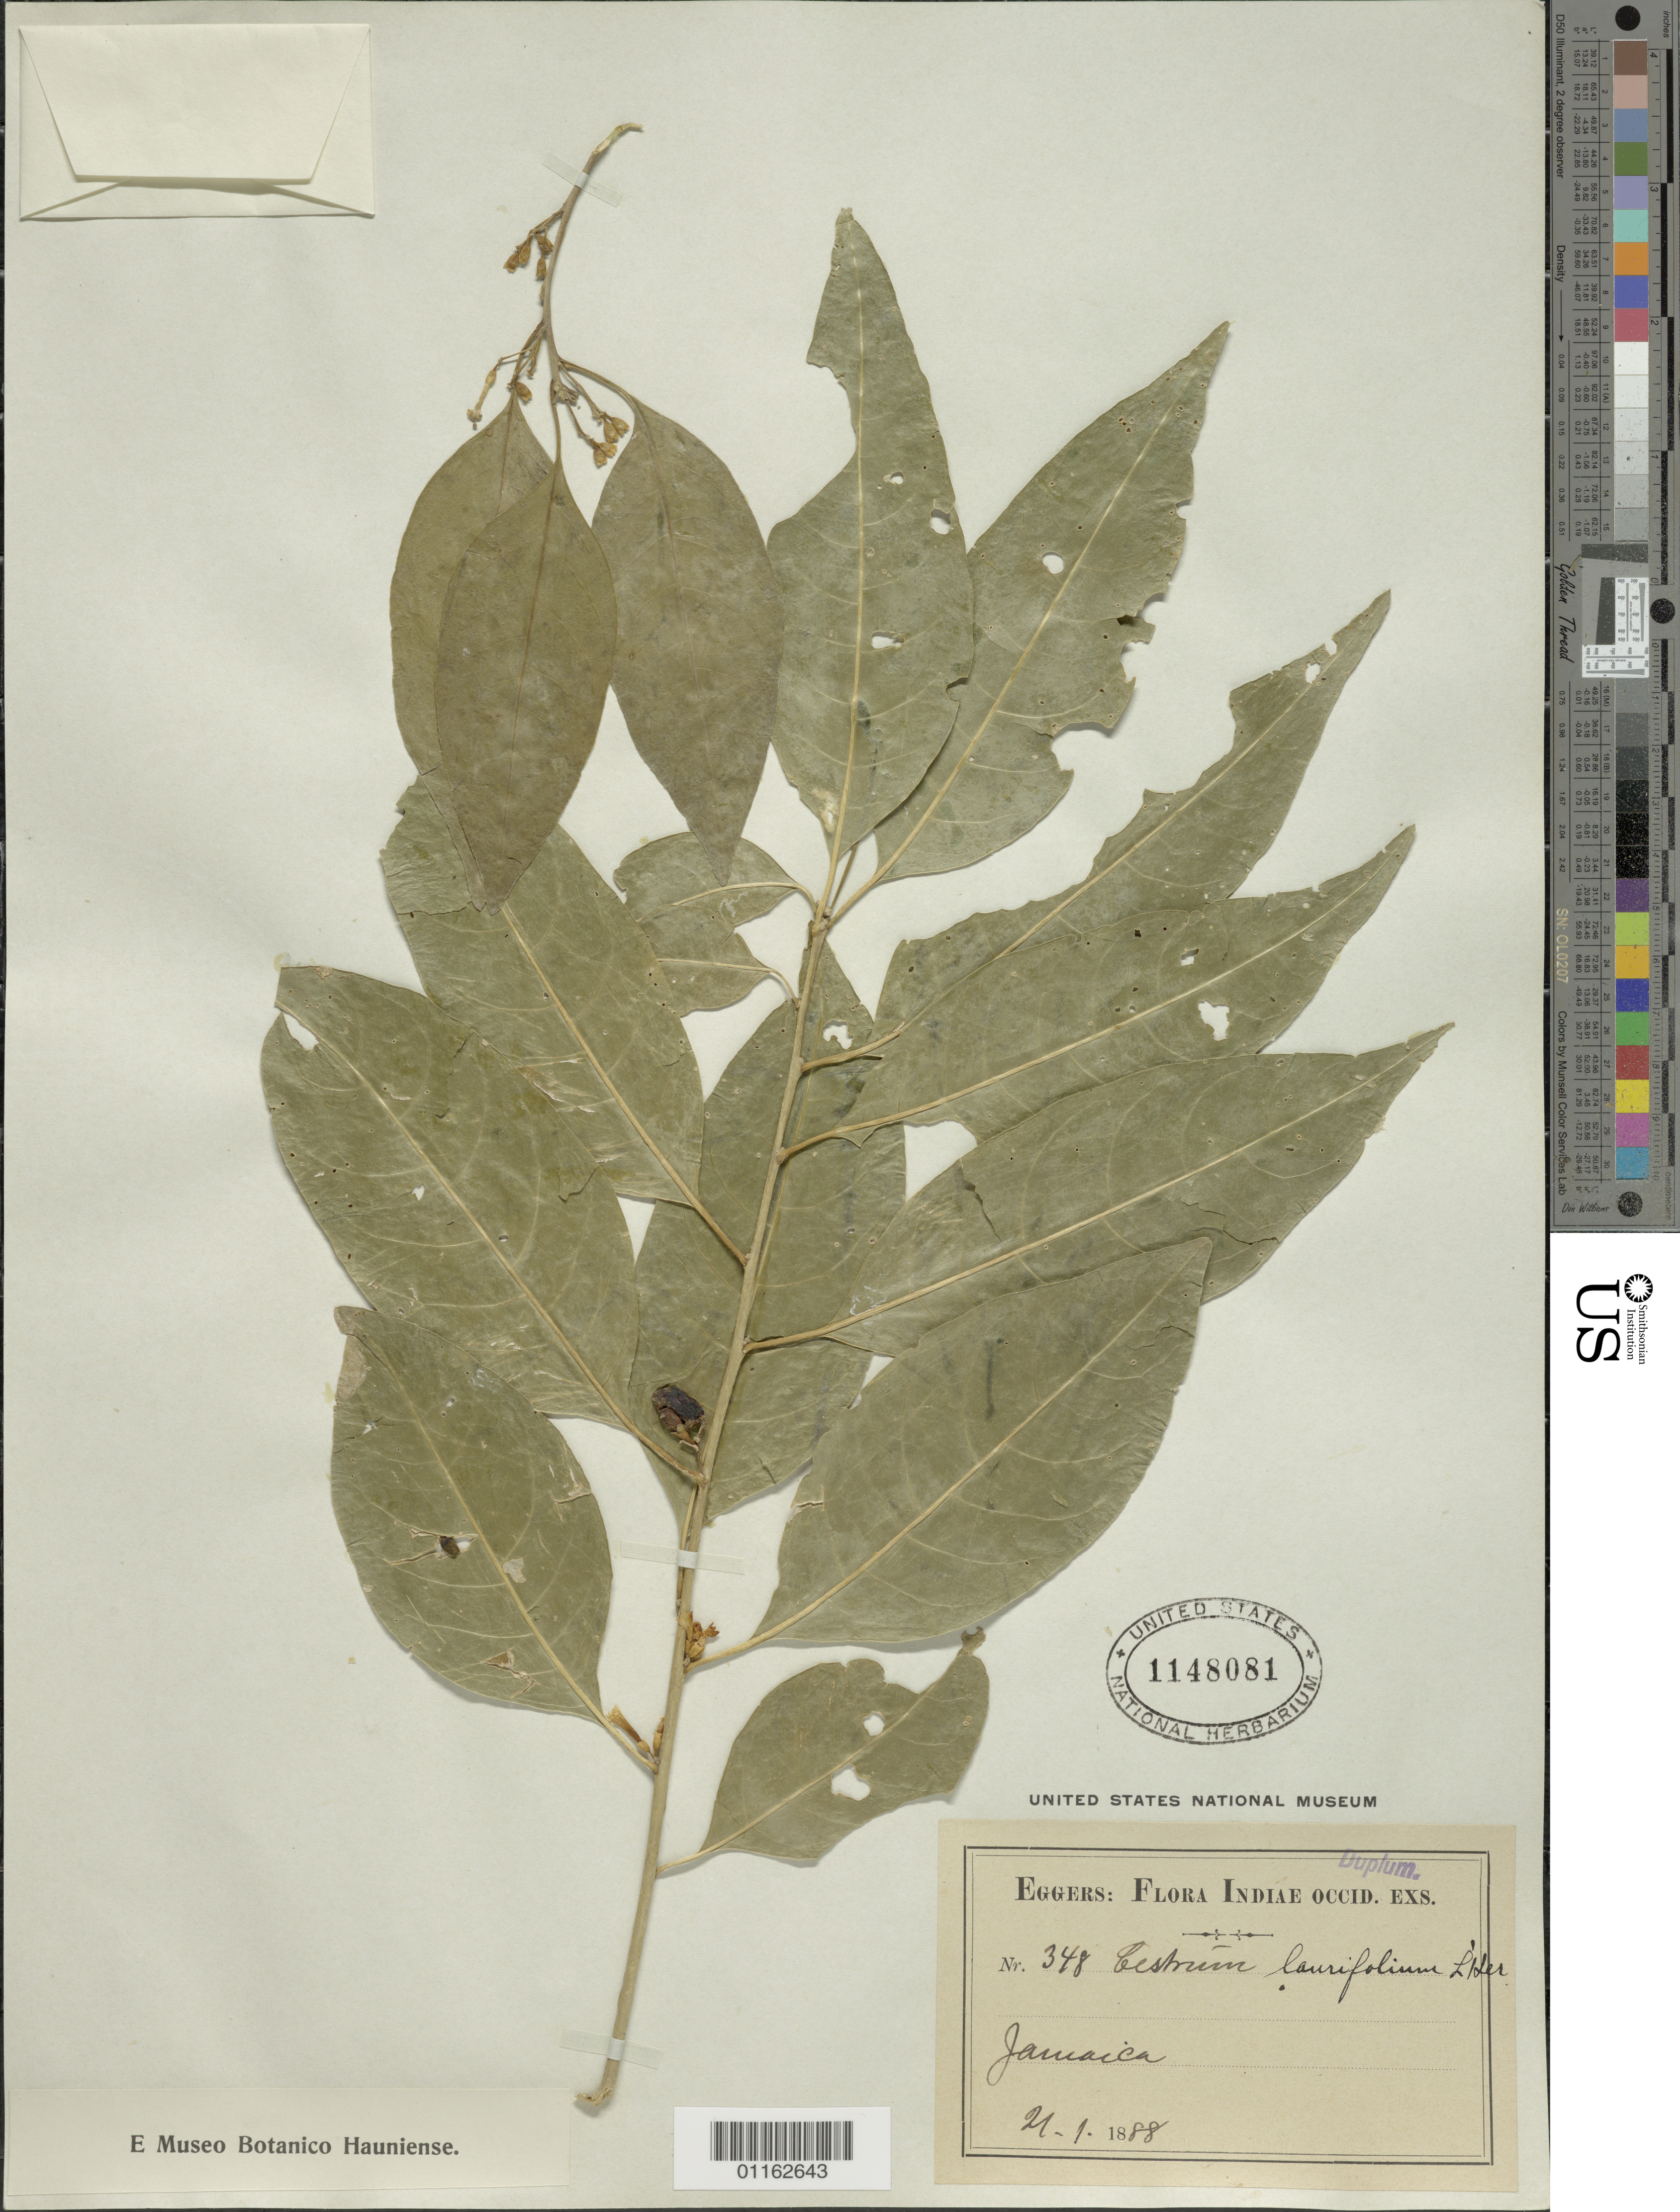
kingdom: Plantae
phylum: Tracheophyta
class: Magnoliopsida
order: Solanales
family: Solanaceae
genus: Cestrum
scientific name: Cestrum laurifolium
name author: L'Hér.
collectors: -. Eggers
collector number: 348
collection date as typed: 21 Jan 1888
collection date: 1888-01-21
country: Jamaica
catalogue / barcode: US 1148081